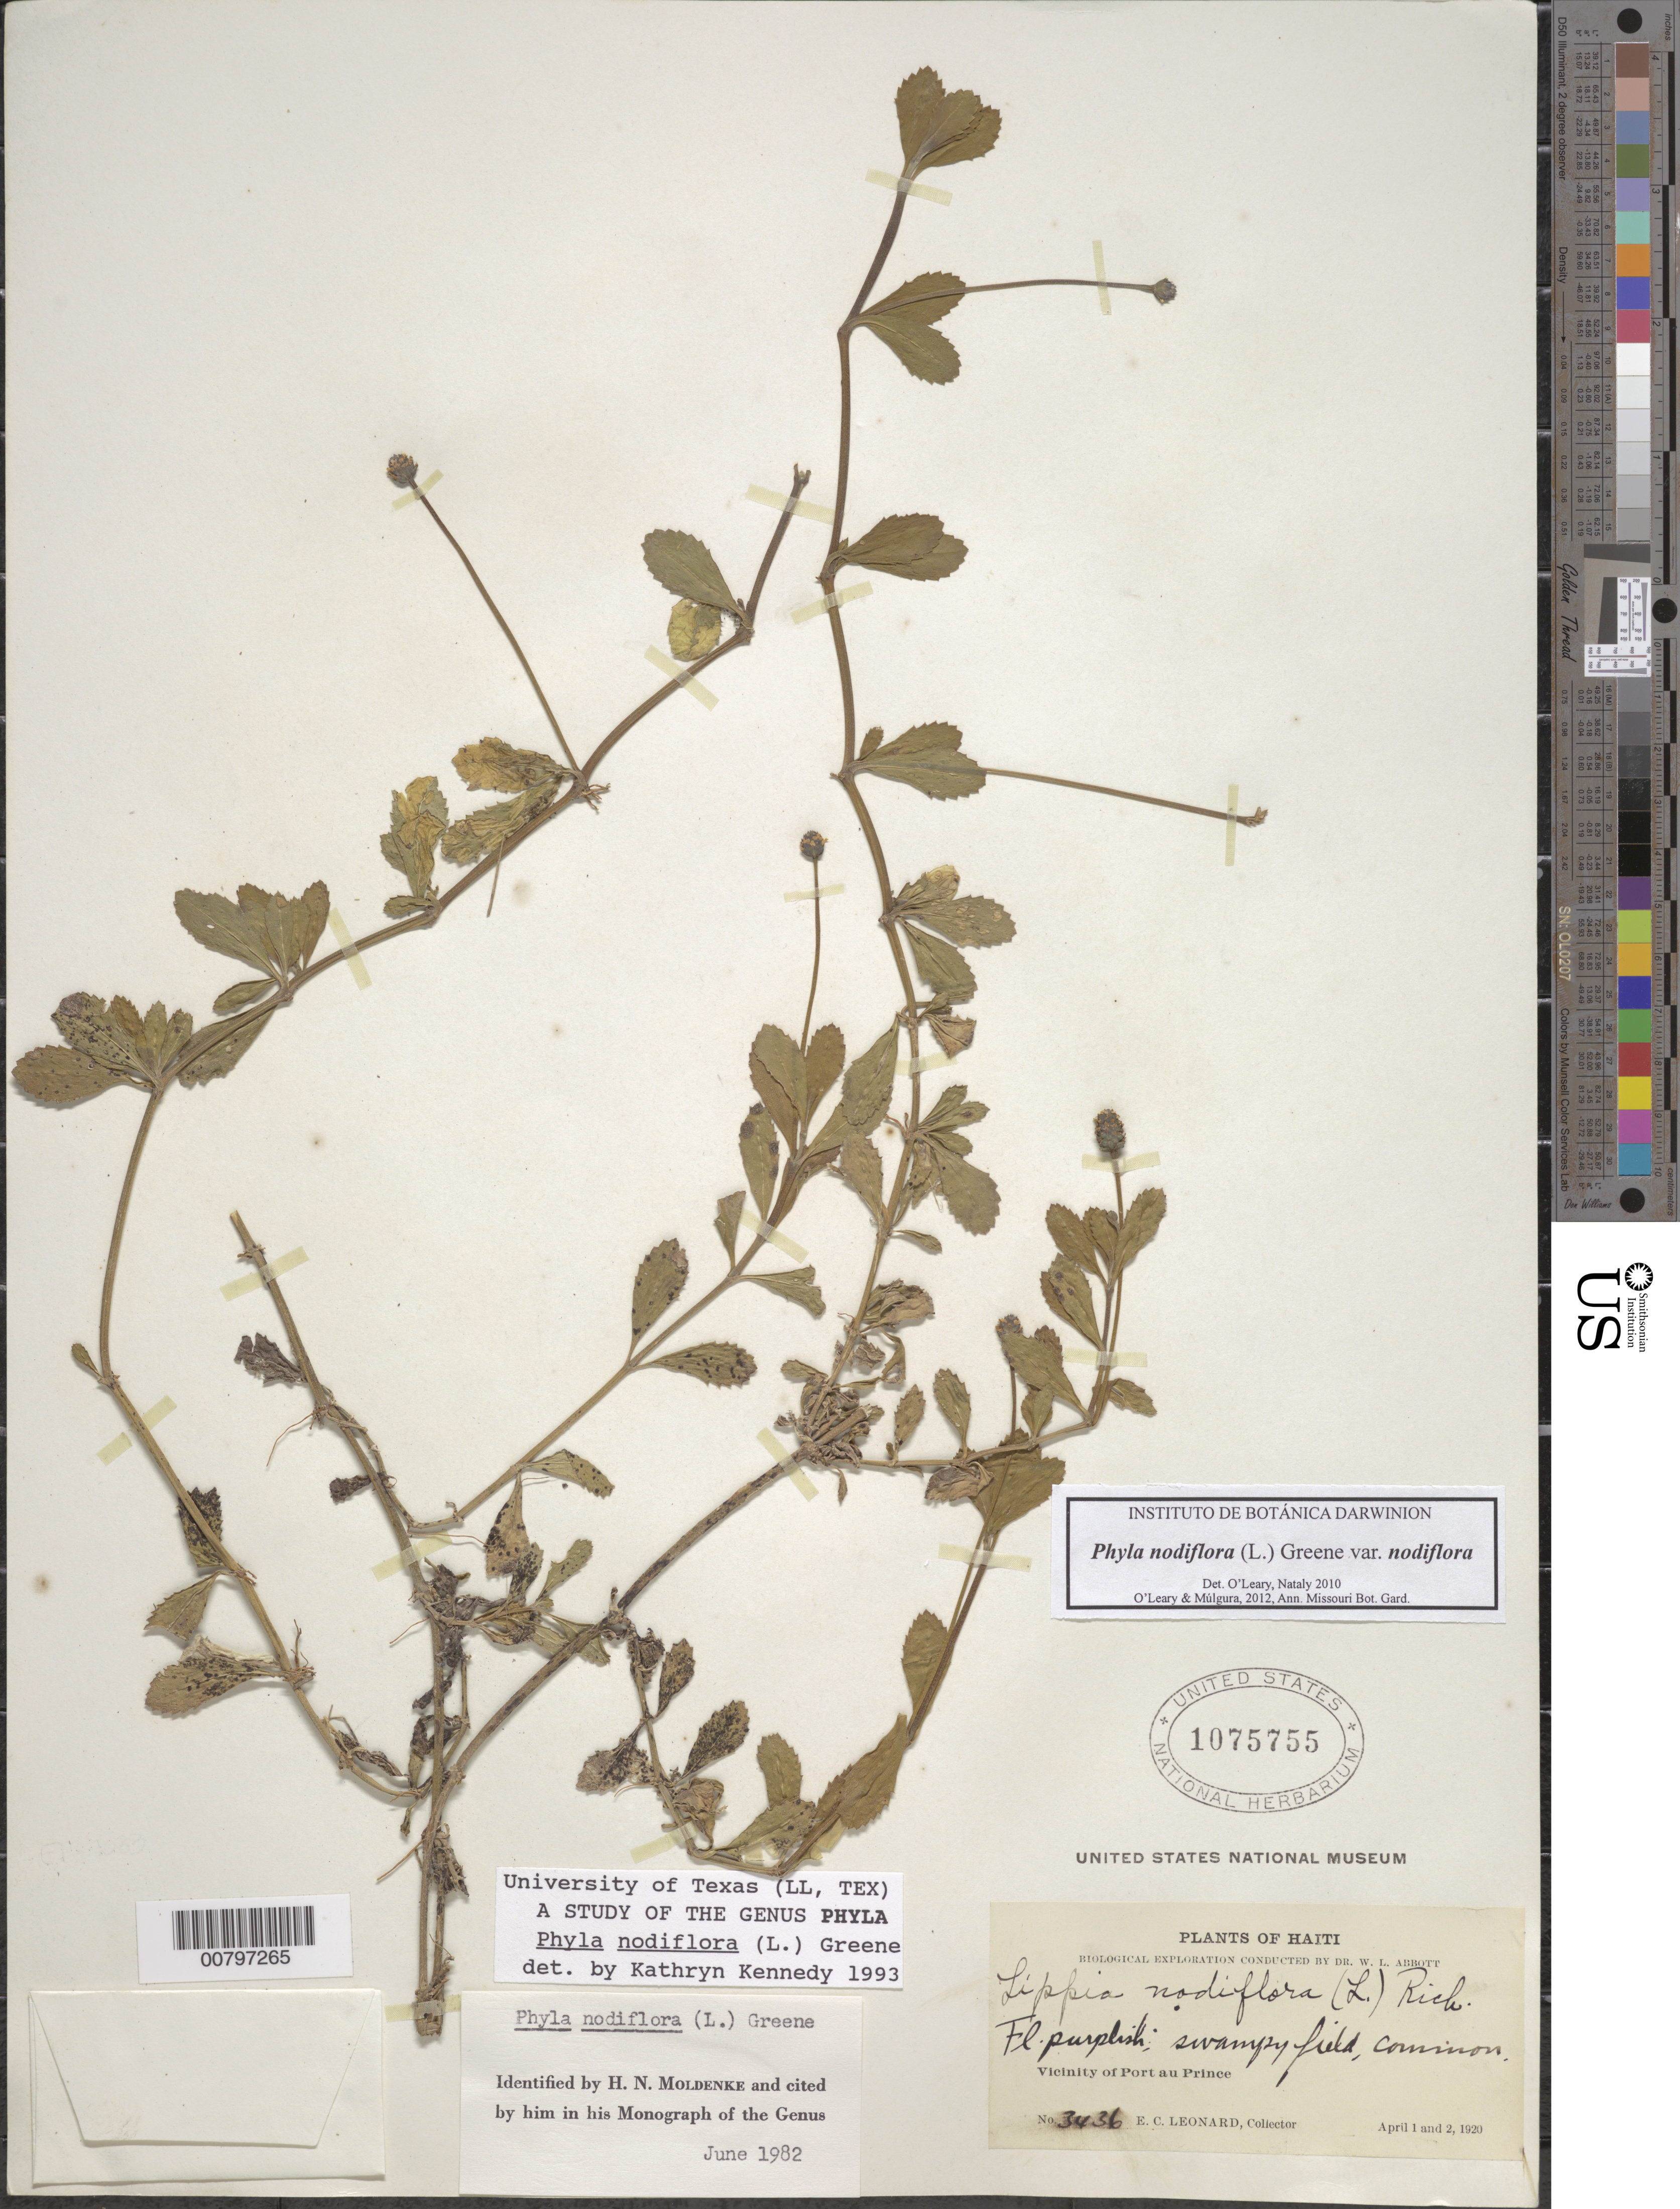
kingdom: Plantae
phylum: Tracheophyta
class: Magnoliopsida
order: Lamiales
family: Verbenaceae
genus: Phyla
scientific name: Phyla nodiflora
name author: (L.) Greene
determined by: Kennedy, K.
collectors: E. C. Leonard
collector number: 3436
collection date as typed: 01 Apr 1920 to 02 Apr 1920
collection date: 1920-04-01/1920-04-02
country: Haiti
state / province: Ouest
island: Hispaniola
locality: Vicinity of Port au Prince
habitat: Swampy field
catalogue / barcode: US 1075755